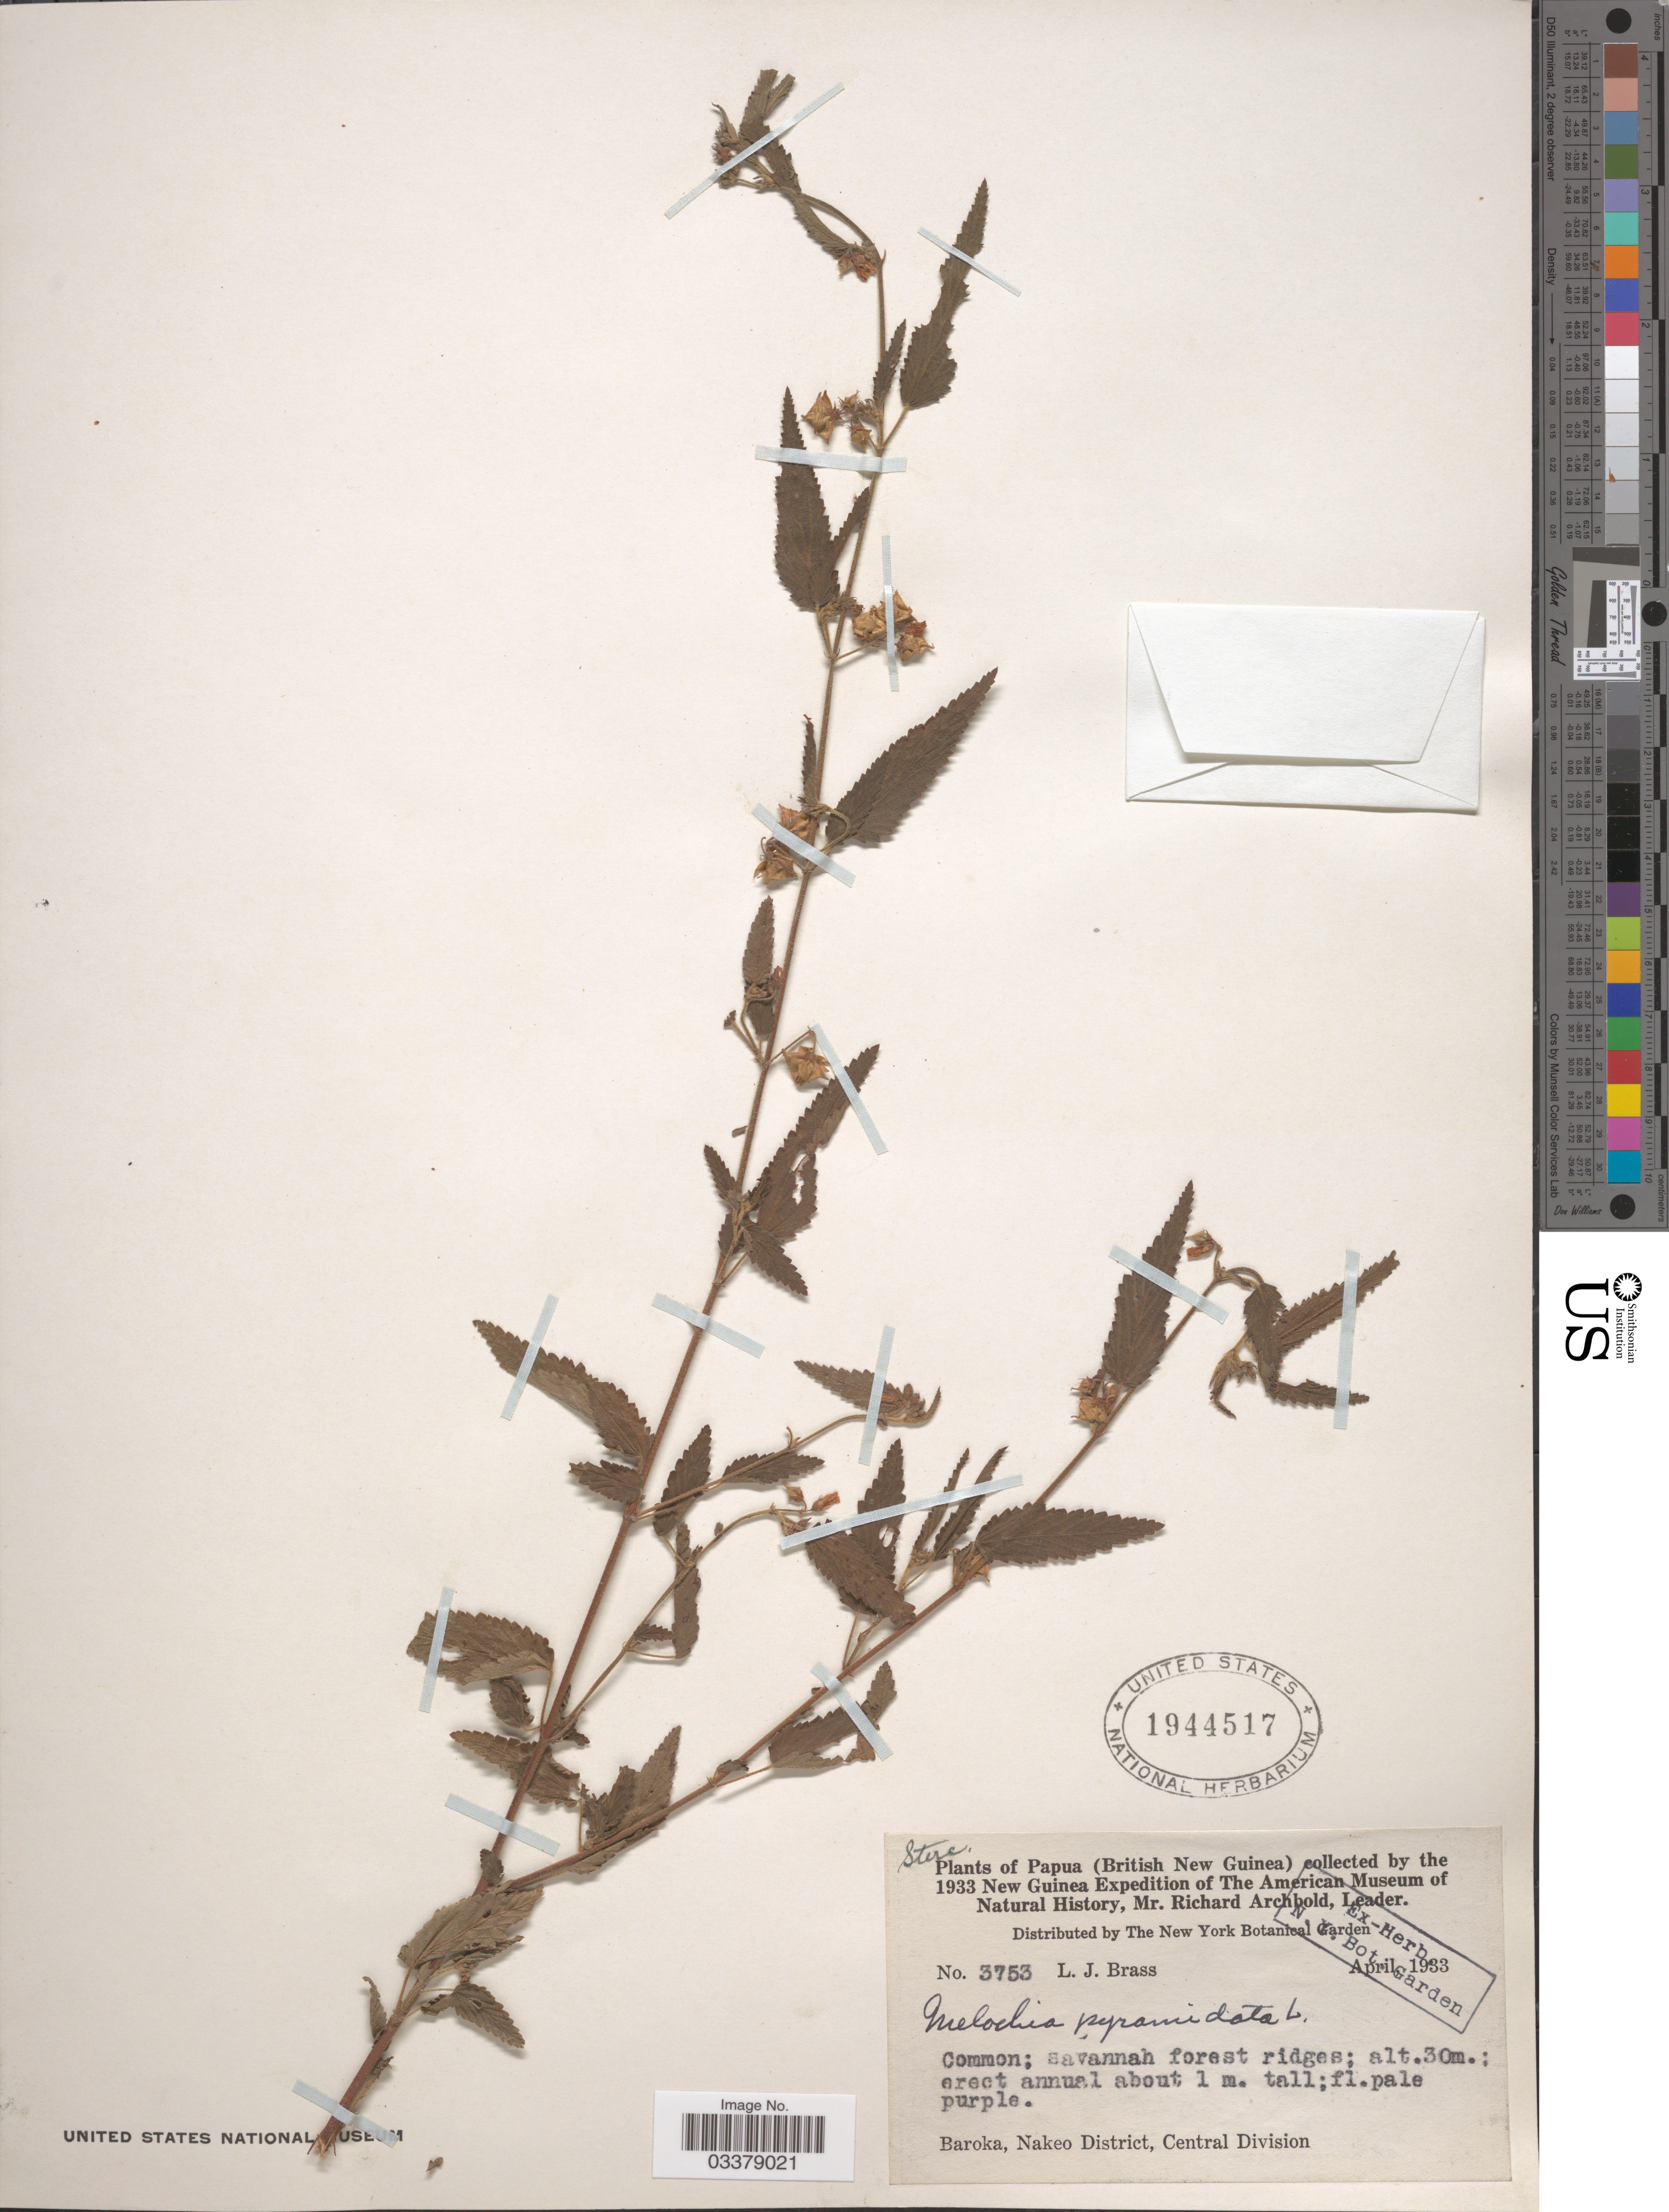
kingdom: Plantae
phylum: Tracheophyta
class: Magnoliopsida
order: Malvales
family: Malvaceae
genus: Melochia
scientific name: Melochia pyramidata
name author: L.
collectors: L. J. Brass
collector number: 3753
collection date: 1933-04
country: Papua New Guinea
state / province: Central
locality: Papua (British New Guinea). Baroka, Nakeo District, Central Division.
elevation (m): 30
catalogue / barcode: US 1944517